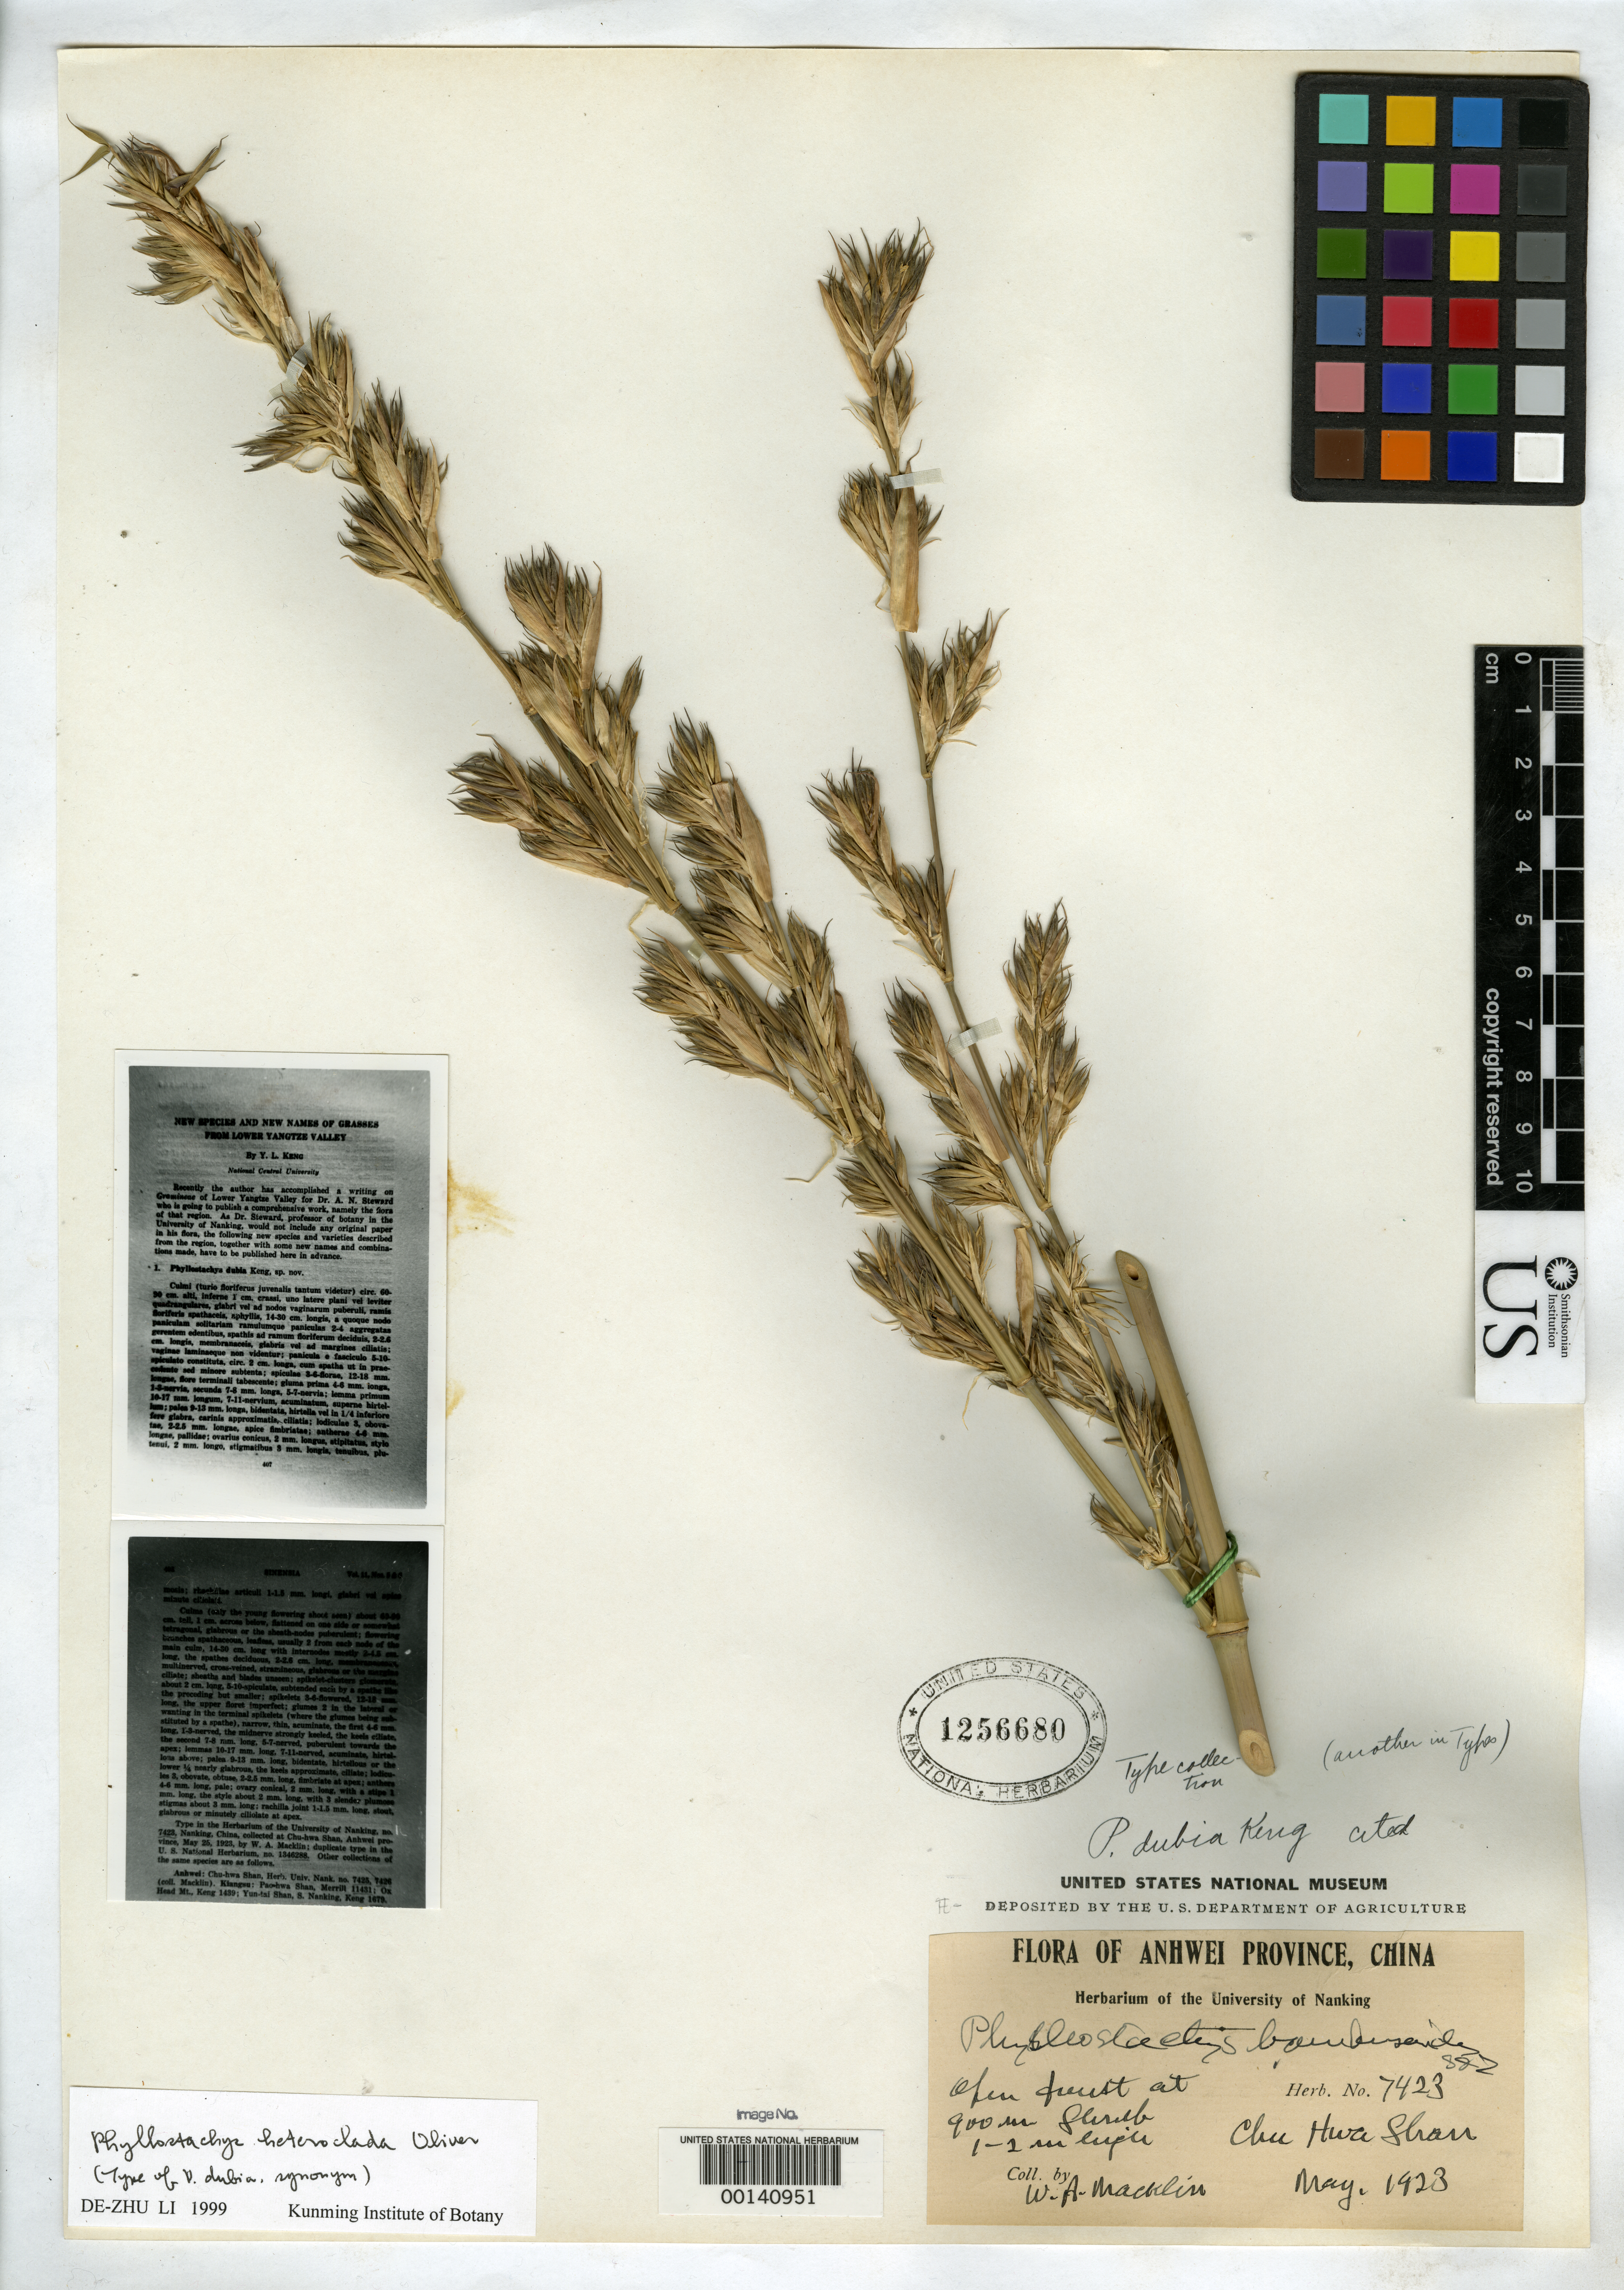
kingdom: Plantae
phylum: Tracheophyta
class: Liliopsida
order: Poales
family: Poaceae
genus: Phyllostachys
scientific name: Phyllostachys dubia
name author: Keng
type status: Isotype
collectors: W. Macklin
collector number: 7423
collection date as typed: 25 May 1923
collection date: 1923-05-25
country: China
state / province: Anhui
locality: Chu-hwa Shan.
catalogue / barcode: US 1256680